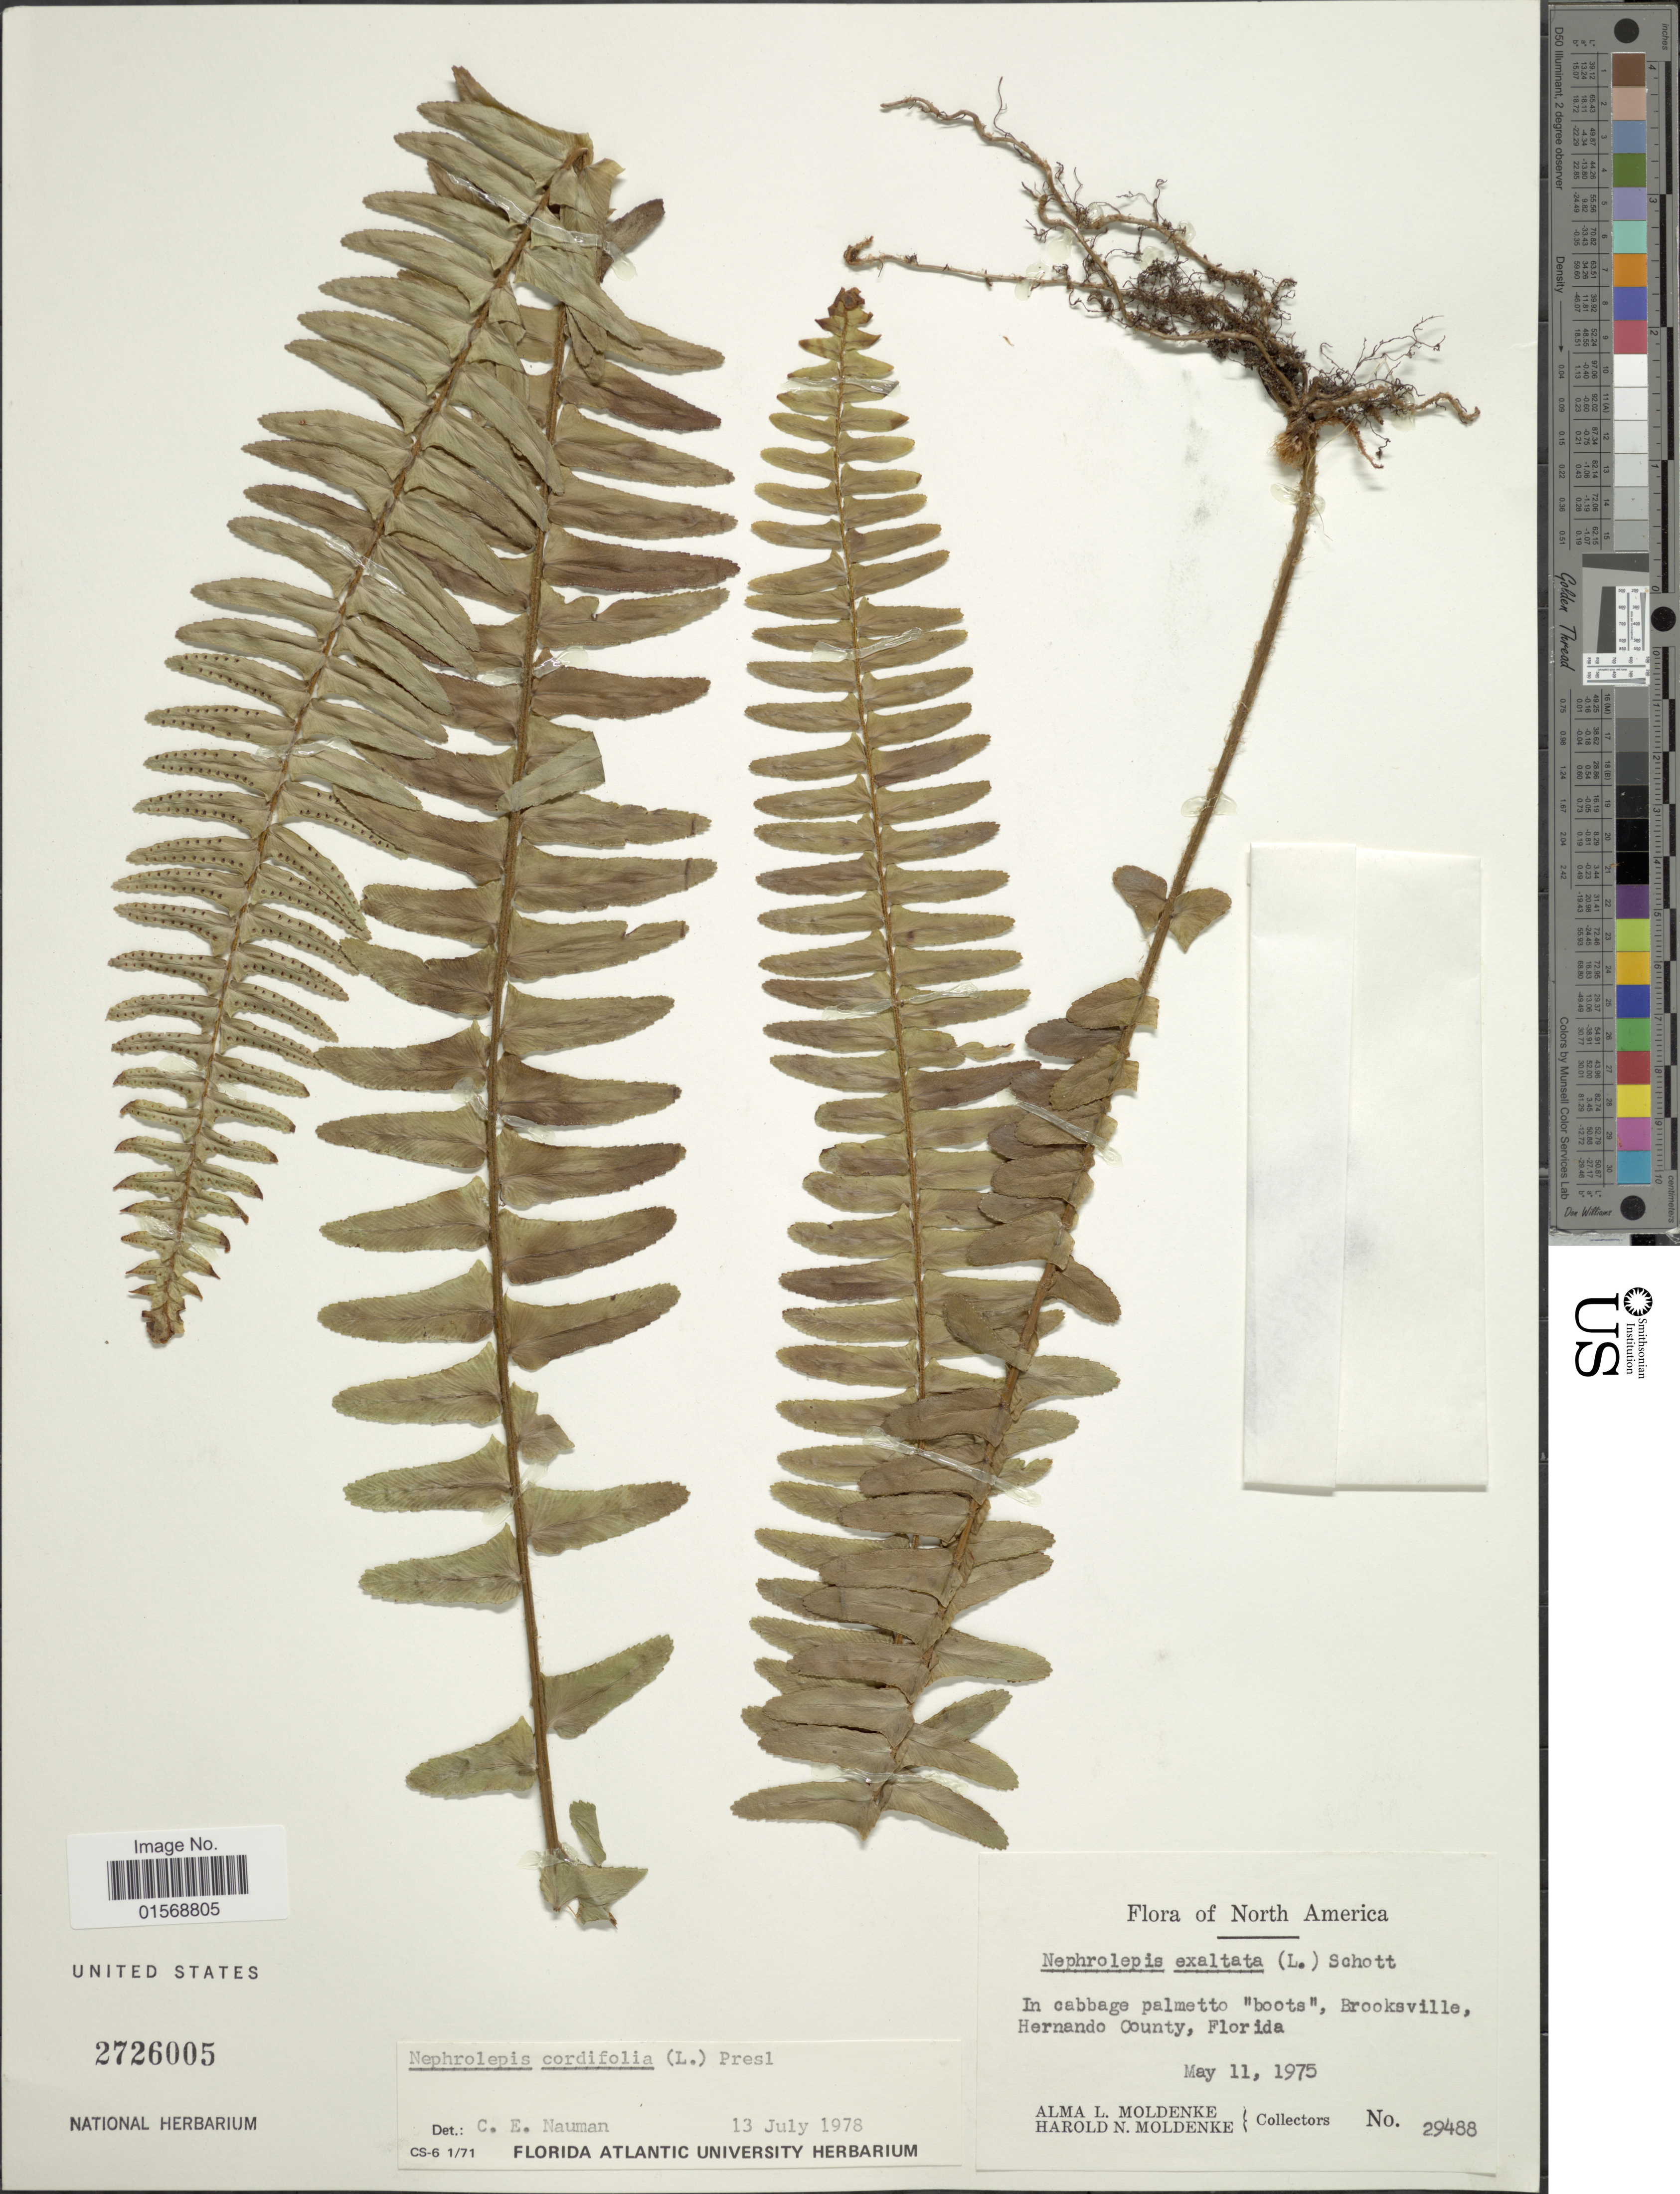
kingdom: Plantae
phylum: Tracheophyta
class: Polypodiopsida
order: Polypodiales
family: Nephrolepidaceae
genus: Nephrolepis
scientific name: Nephrolepis cordifolia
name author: (L.) C. Presl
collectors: A. L. Moldenke & H. N. Moldenke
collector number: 29488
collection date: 1975-05-11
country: United States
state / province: Florida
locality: North America, Brooksville, Hernando County, Florida.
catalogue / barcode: US 2726005